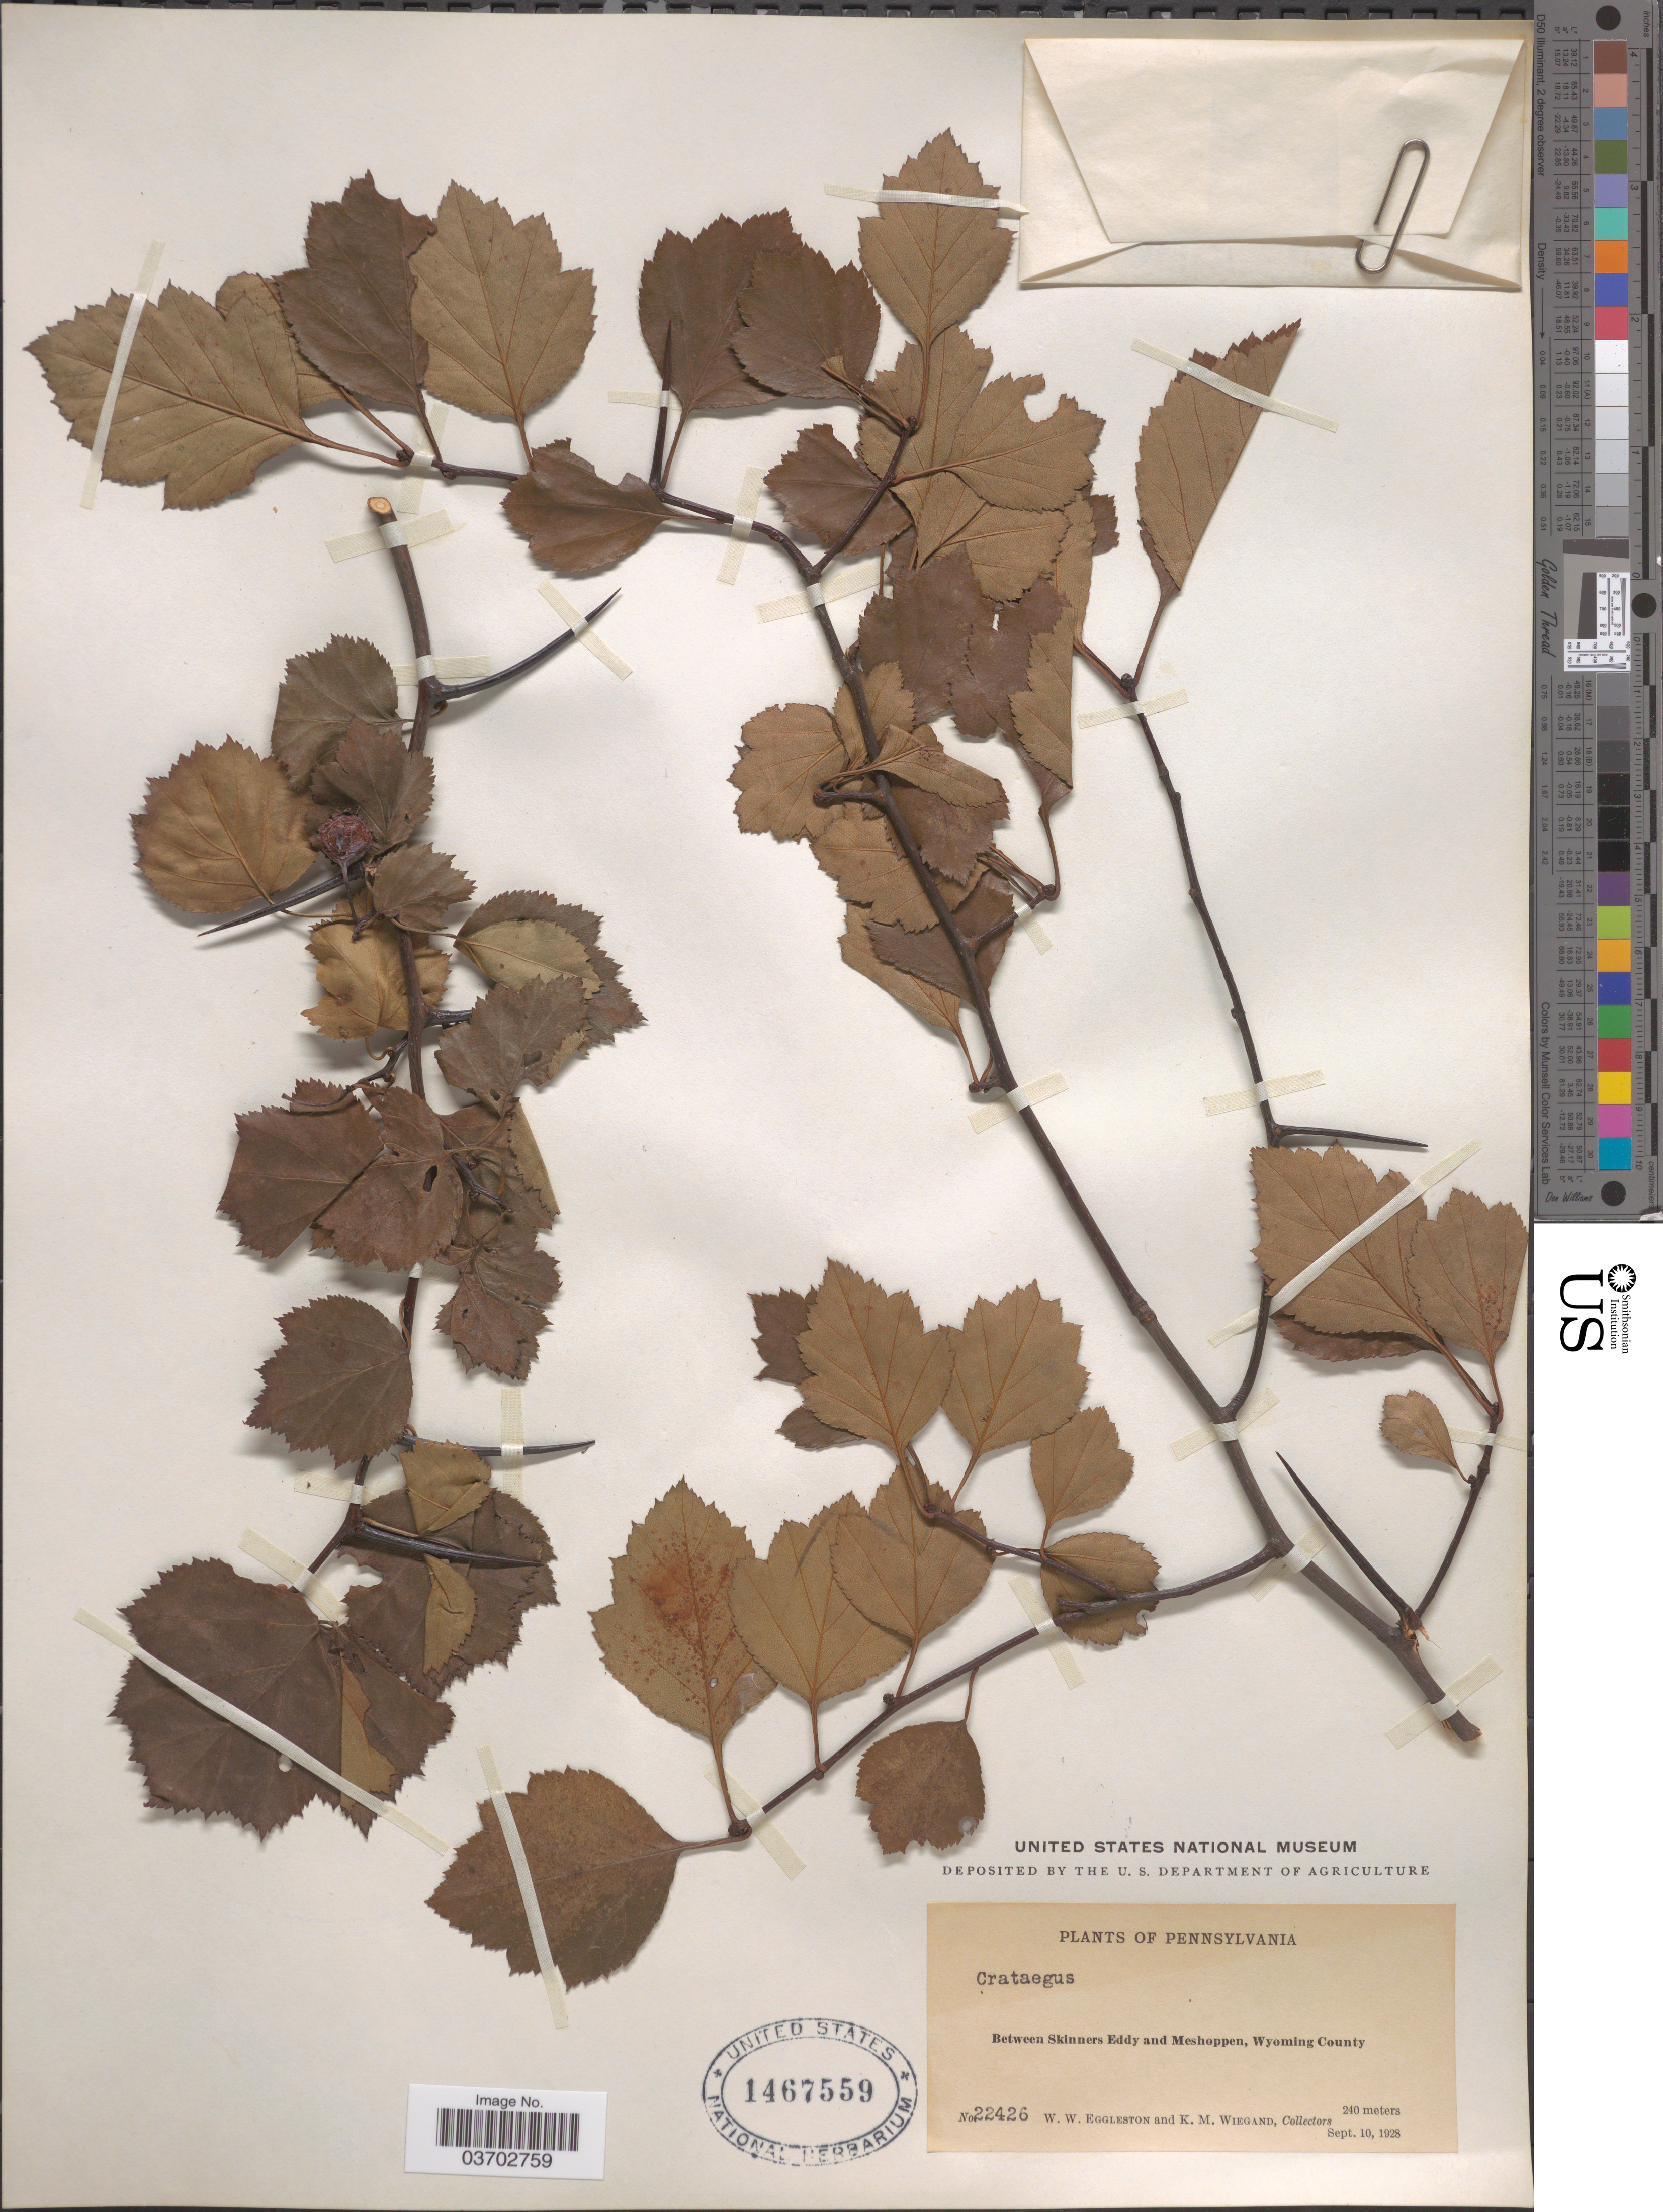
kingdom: Plantae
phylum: Tracheophyta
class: Magnoliopsida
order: Rosales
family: Rosaceae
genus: Crataegus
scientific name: Crataegus sp.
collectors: W. W. Eggleston & K. M. Wiegand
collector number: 22426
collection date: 1928-09-10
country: United States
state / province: Pennsylvania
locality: Between Skinners Eddy and Meshoppen, Wyoming County.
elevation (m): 240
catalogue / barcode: US 1467559